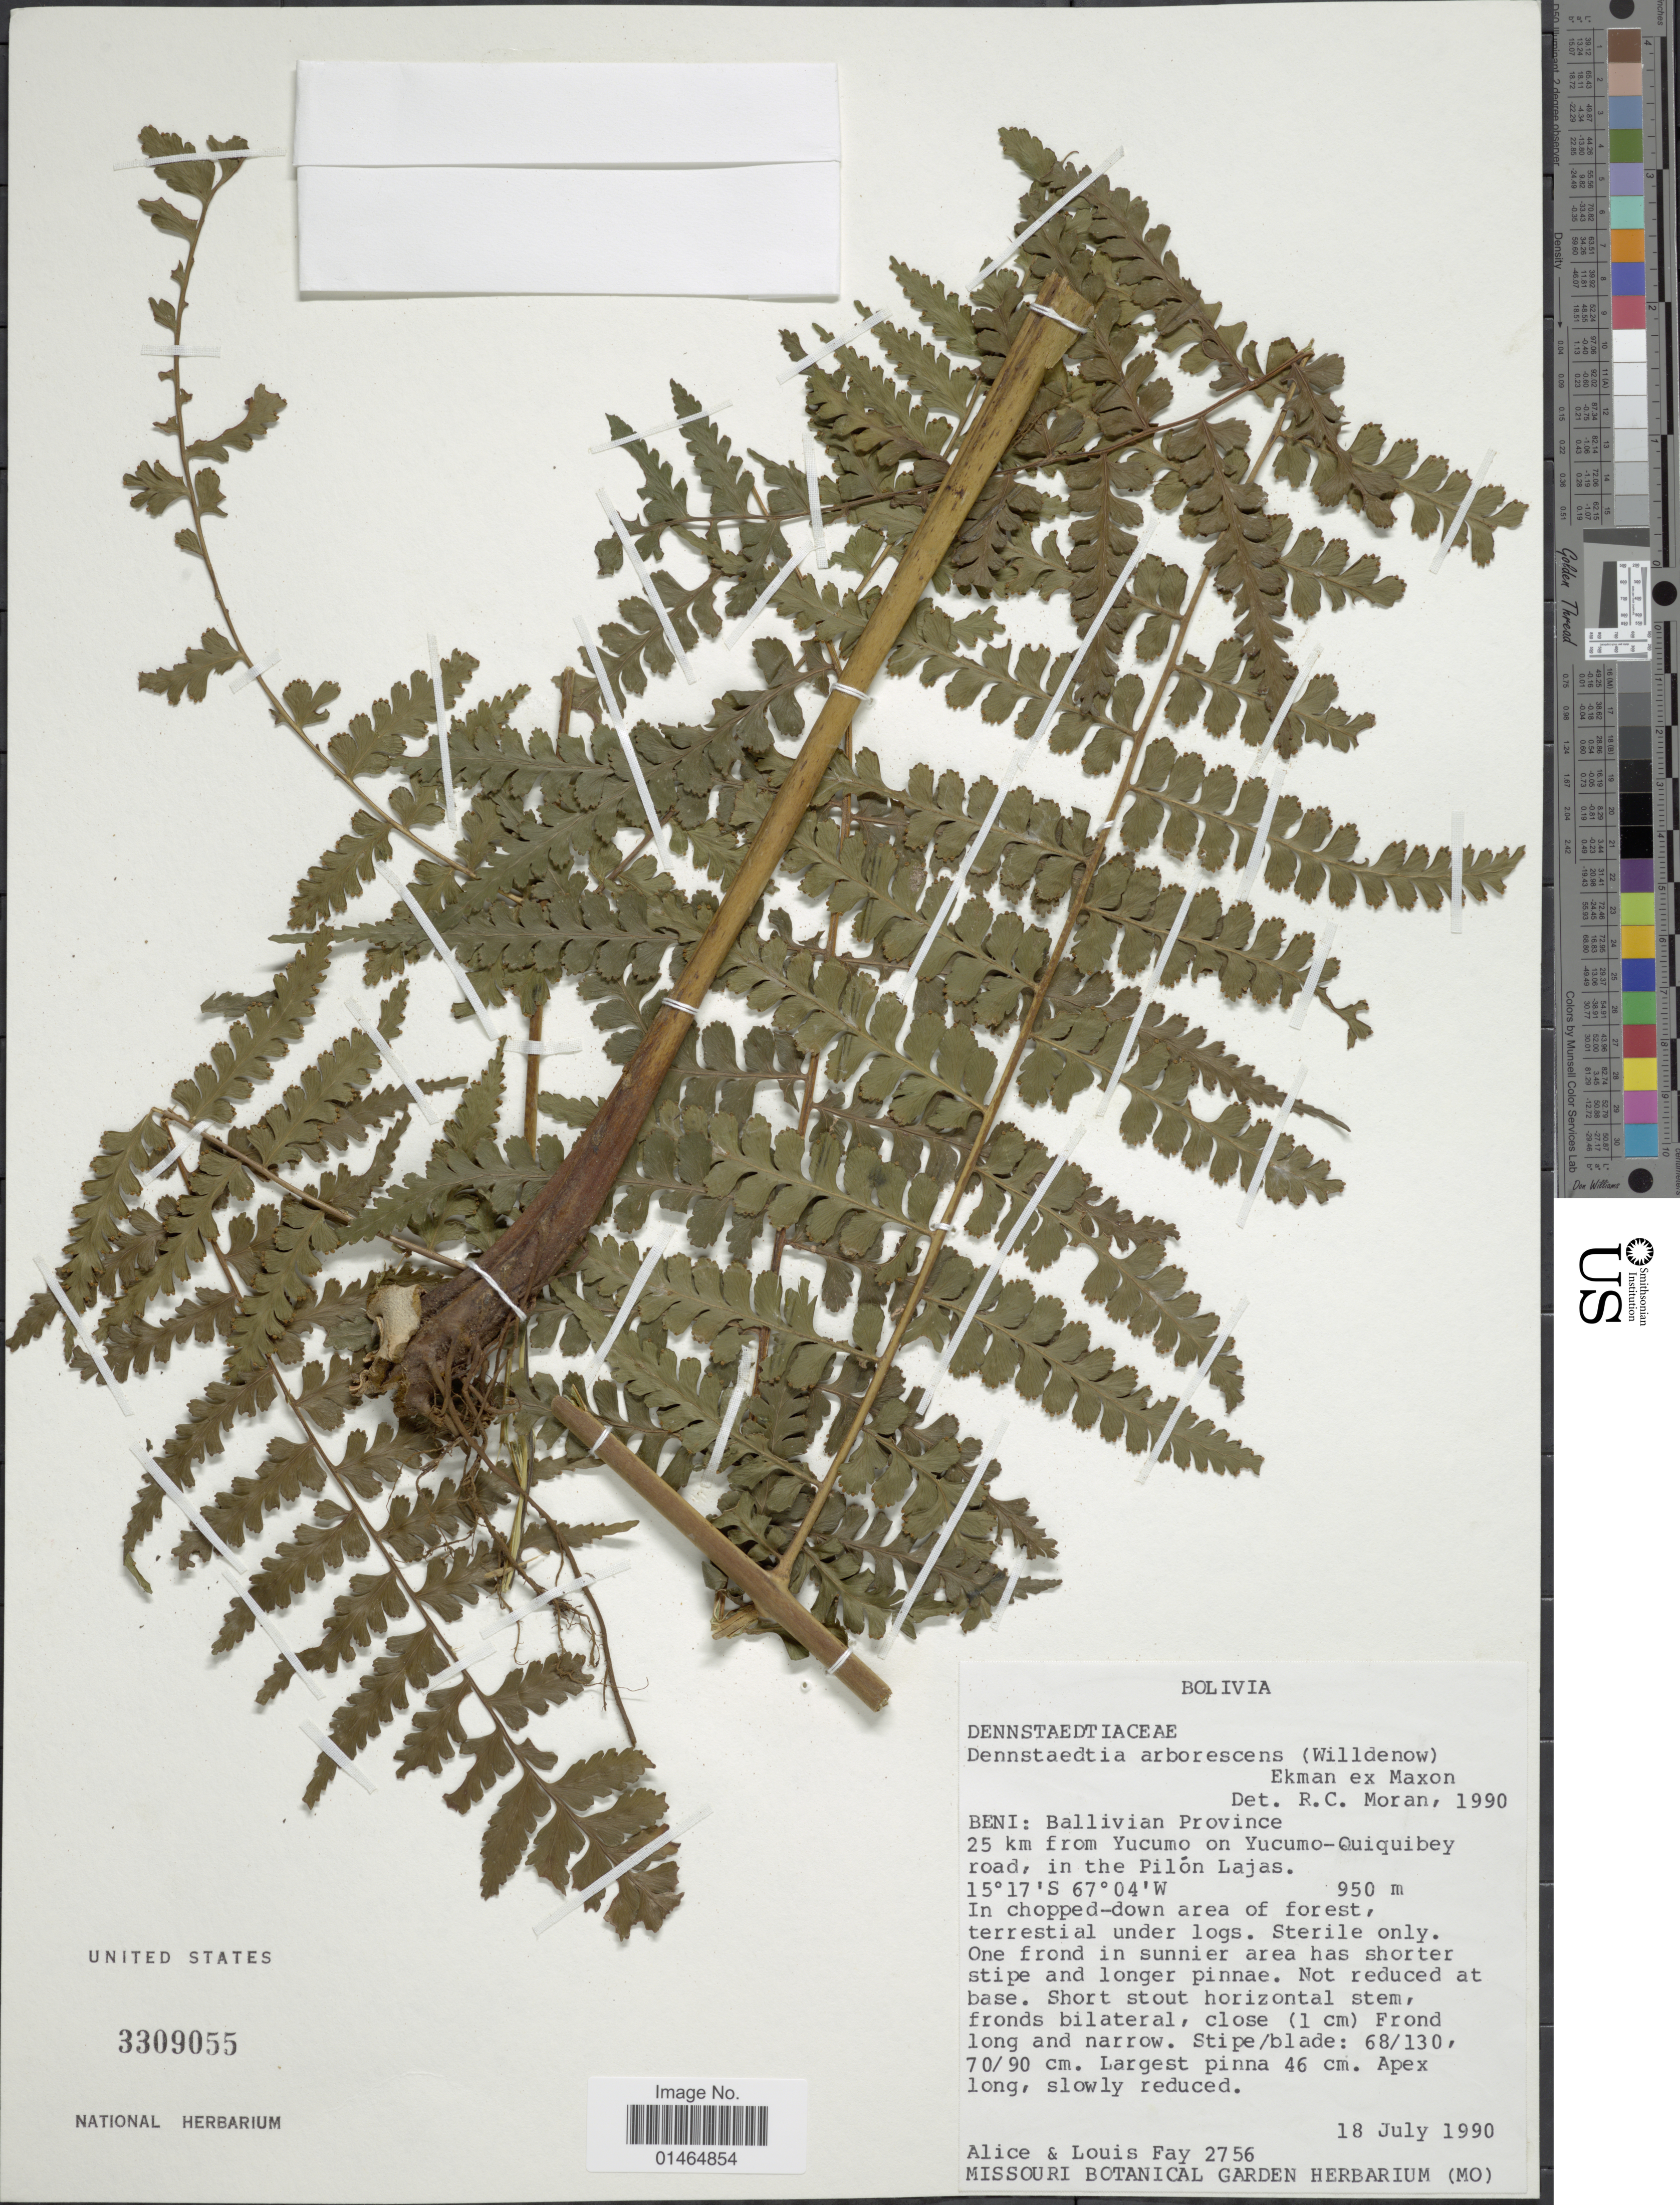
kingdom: Plantae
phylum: Tracheophyta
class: Polypodiopsida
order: Polypodiales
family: Dennstaedtiaceae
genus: Dennstaedtia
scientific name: Dennstaedtia matthewsii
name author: (Hook.) C. Chr.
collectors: A. Fay & L. Fay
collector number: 2756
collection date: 1990-07-18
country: Bolivia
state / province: Beni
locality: Ballivian Province. 25 km from Yucumo on Yucumo-Quiquibey road, in the Pilón Lajas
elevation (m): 950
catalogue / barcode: US 3309055